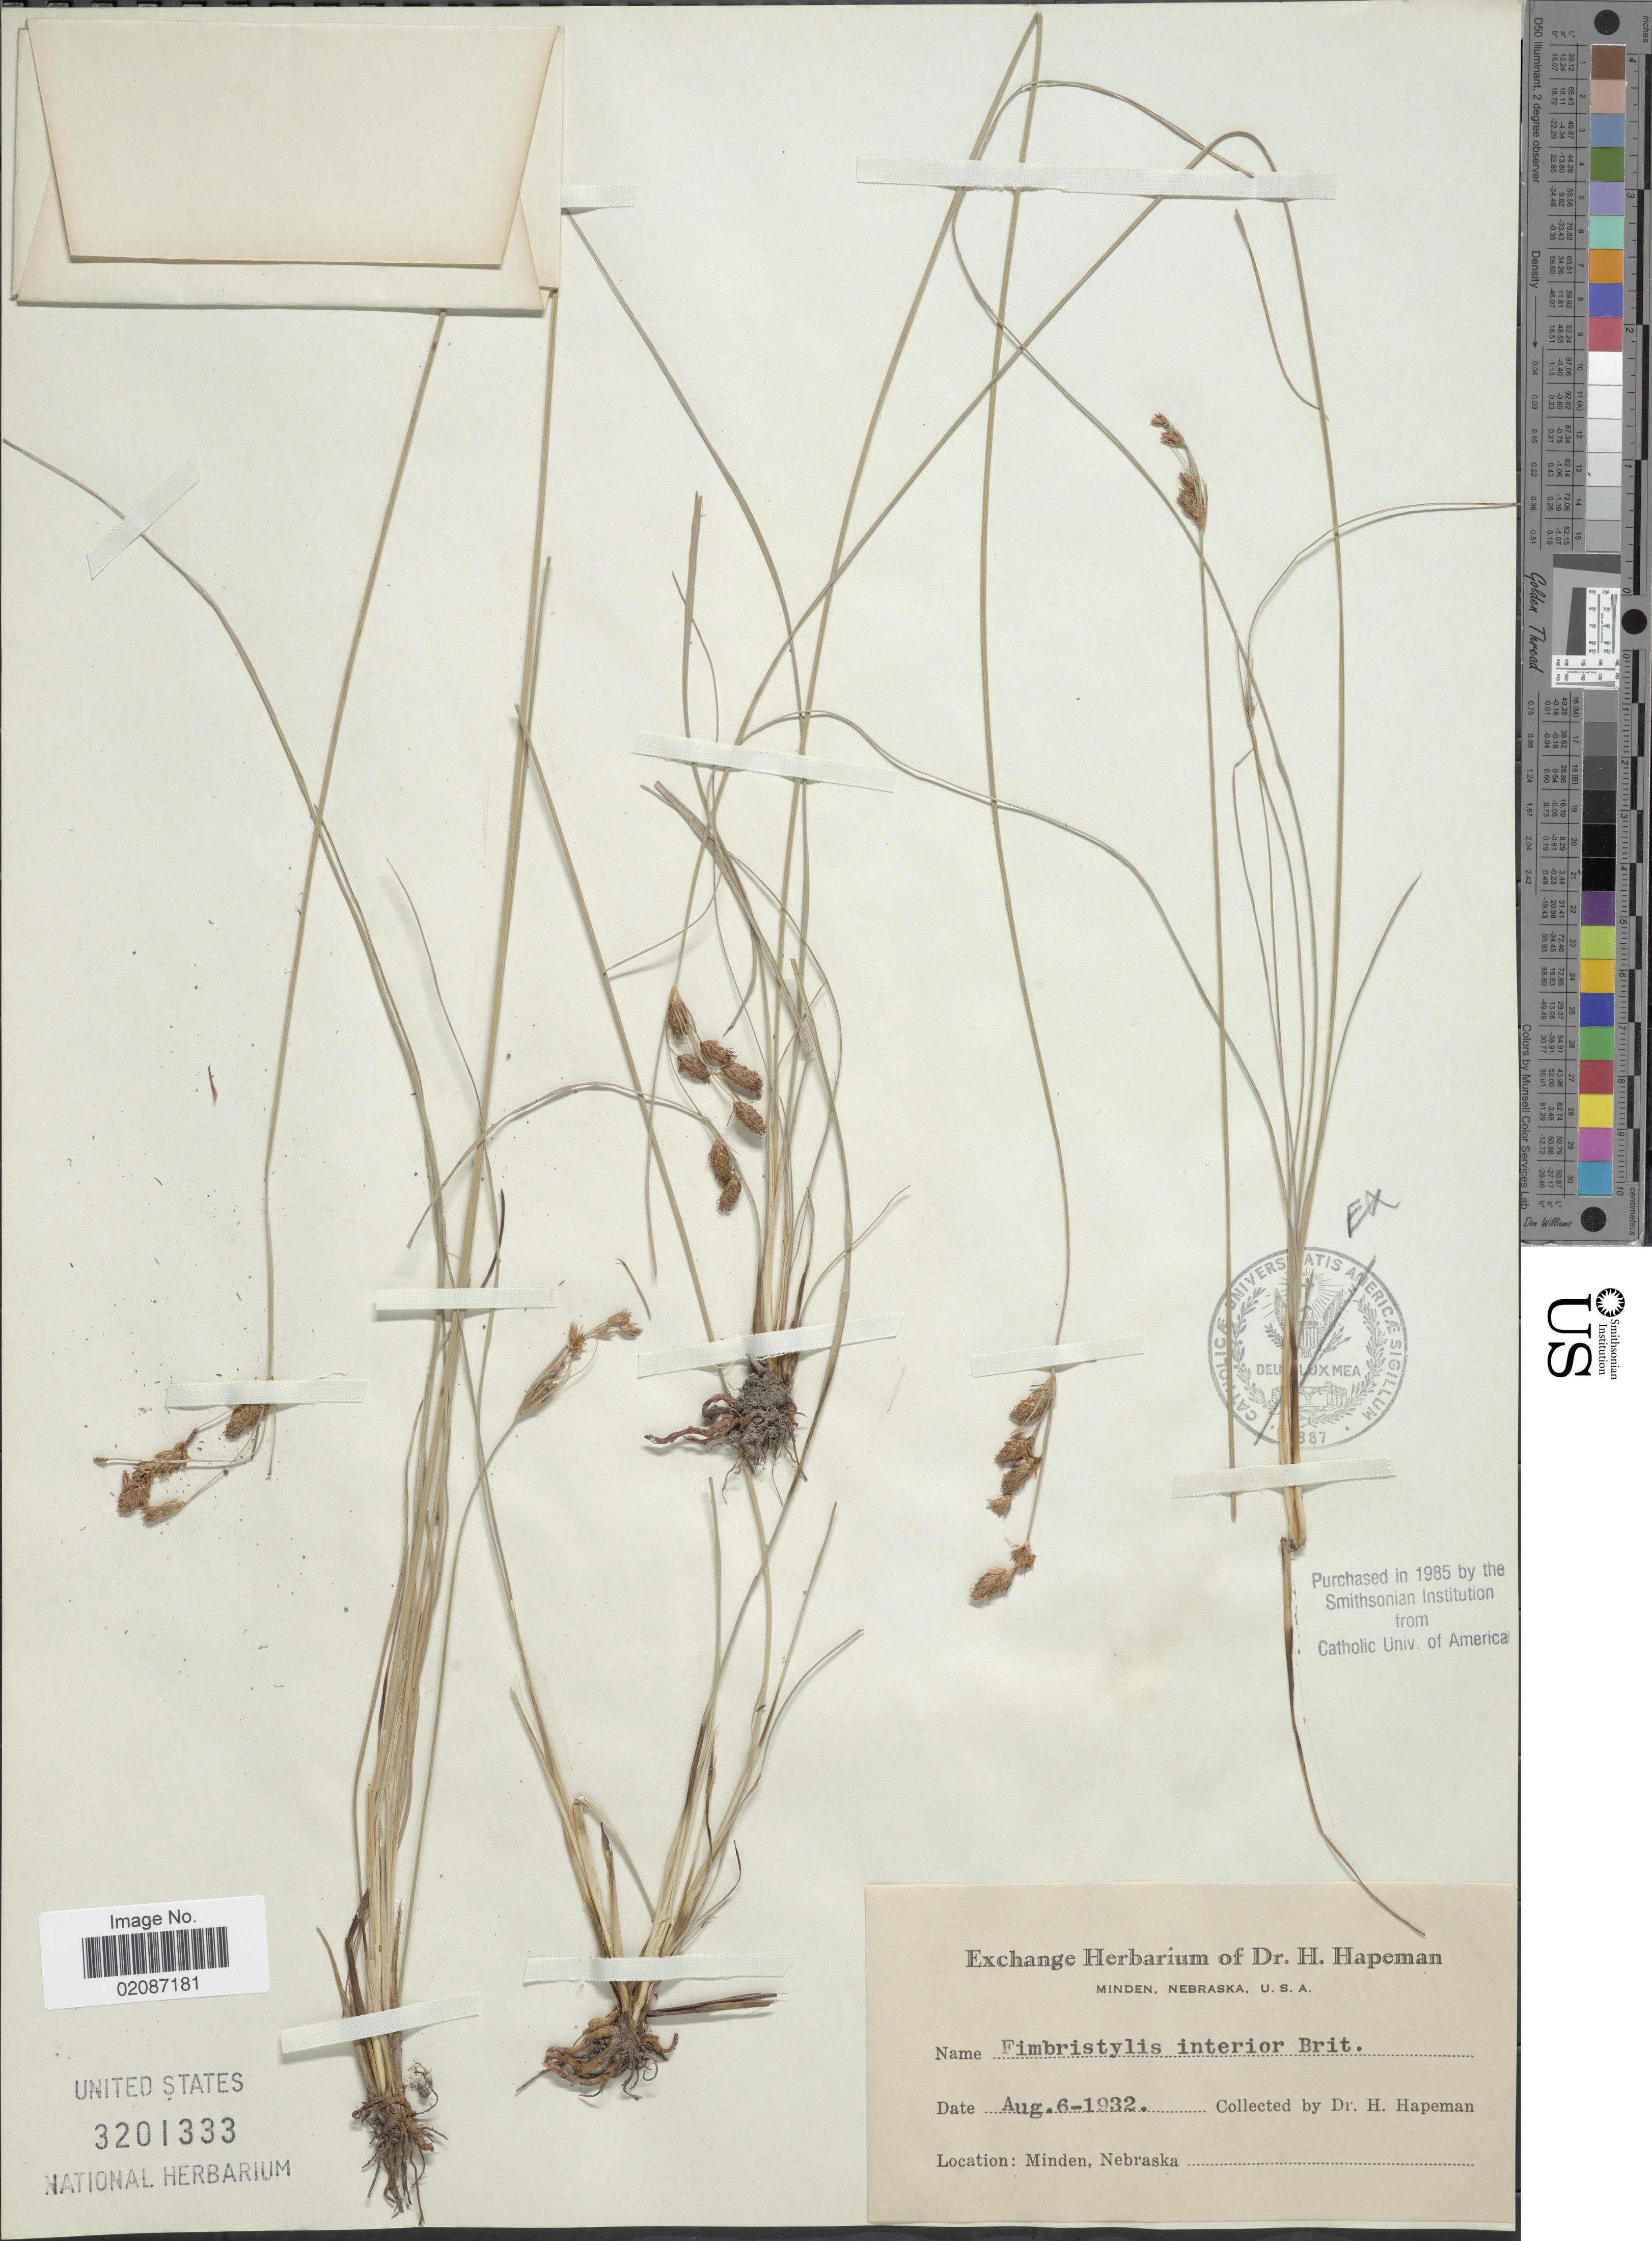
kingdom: Plantae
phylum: Tracheophyta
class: Liliopsida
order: Poales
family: Cyperaceae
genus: Fimbristylis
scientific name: Fimbristylis spadicea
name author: (L.) Vahl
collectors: H. Hapeman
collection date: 1932-08-06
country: United States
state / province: Nebraska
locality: Minden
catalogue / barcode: US 3201333